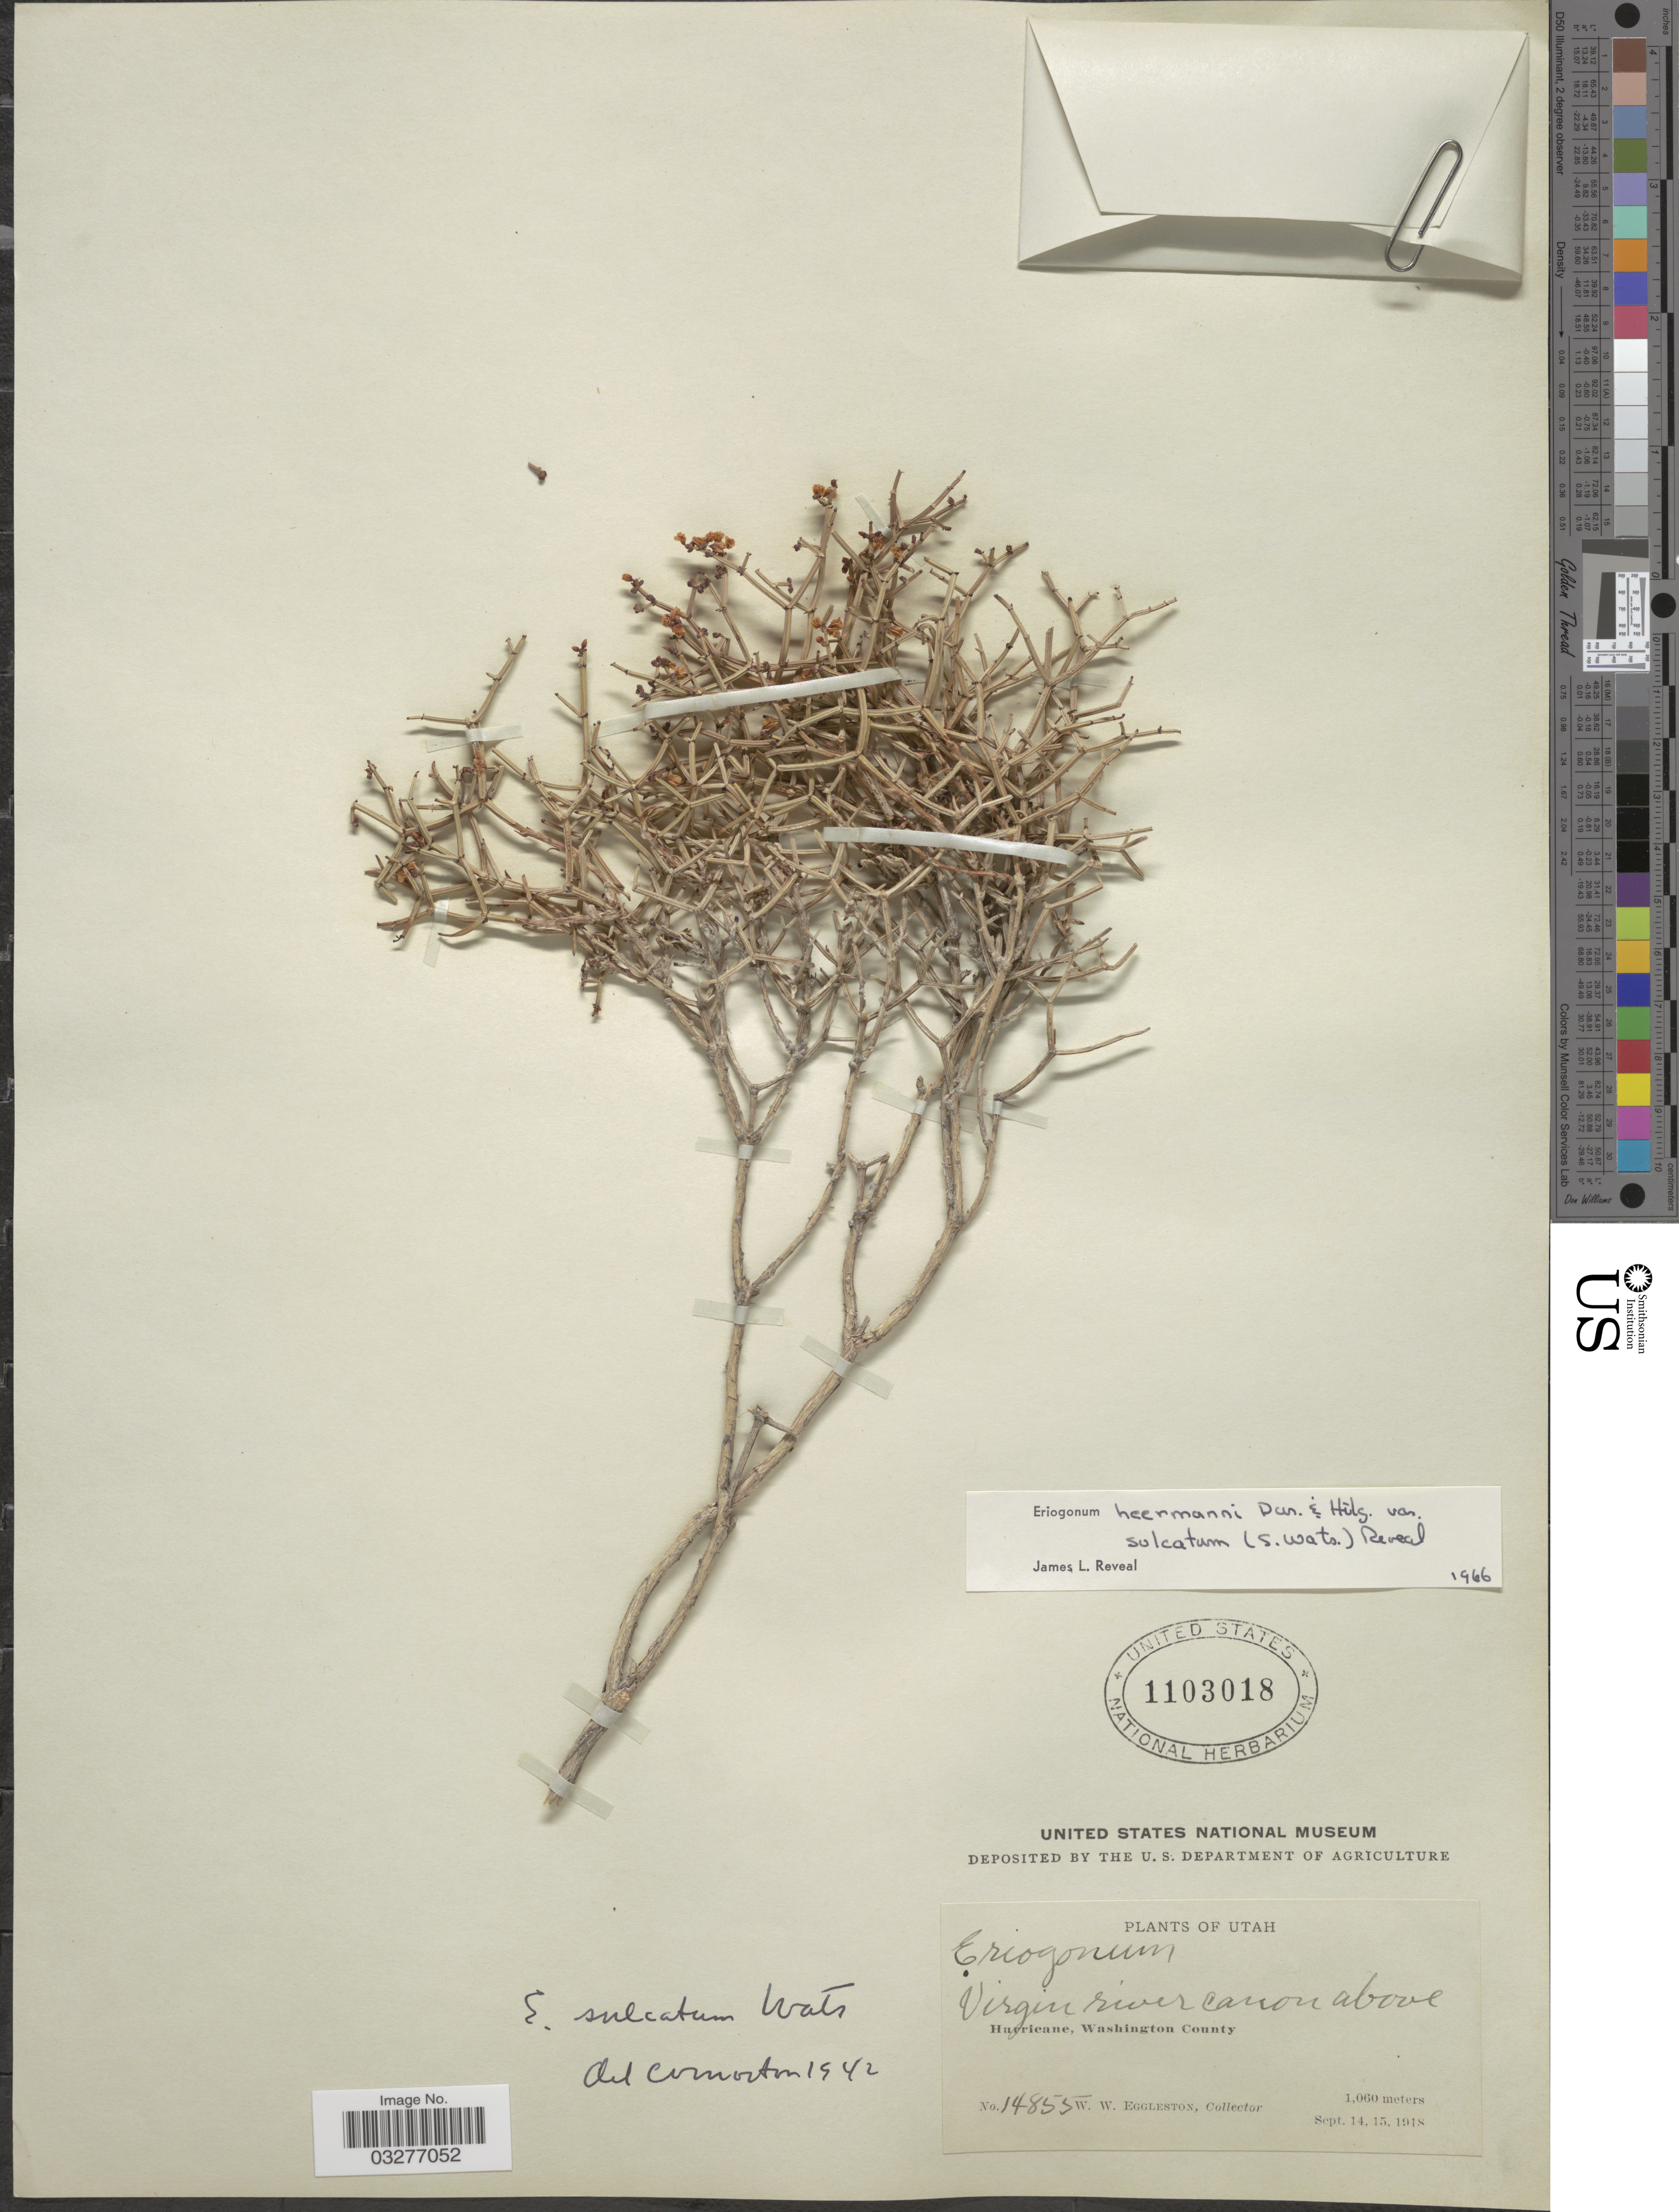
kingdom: Plantae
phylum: Tracheophyta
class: Magnoliopsida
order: Caryophyllales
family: Polygonaceae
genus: Eriogonum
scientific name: Eriogonum heermannii var. sulcatum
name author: (S. Watson) Munz & Reveal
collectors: W. W. Eggleston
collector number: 14855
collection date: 1918-09-14/1918-09-15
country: United States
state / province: Utah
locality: Virgin river canon above Hurricane, Washington County.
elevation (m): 1060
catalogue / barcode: US 1103018